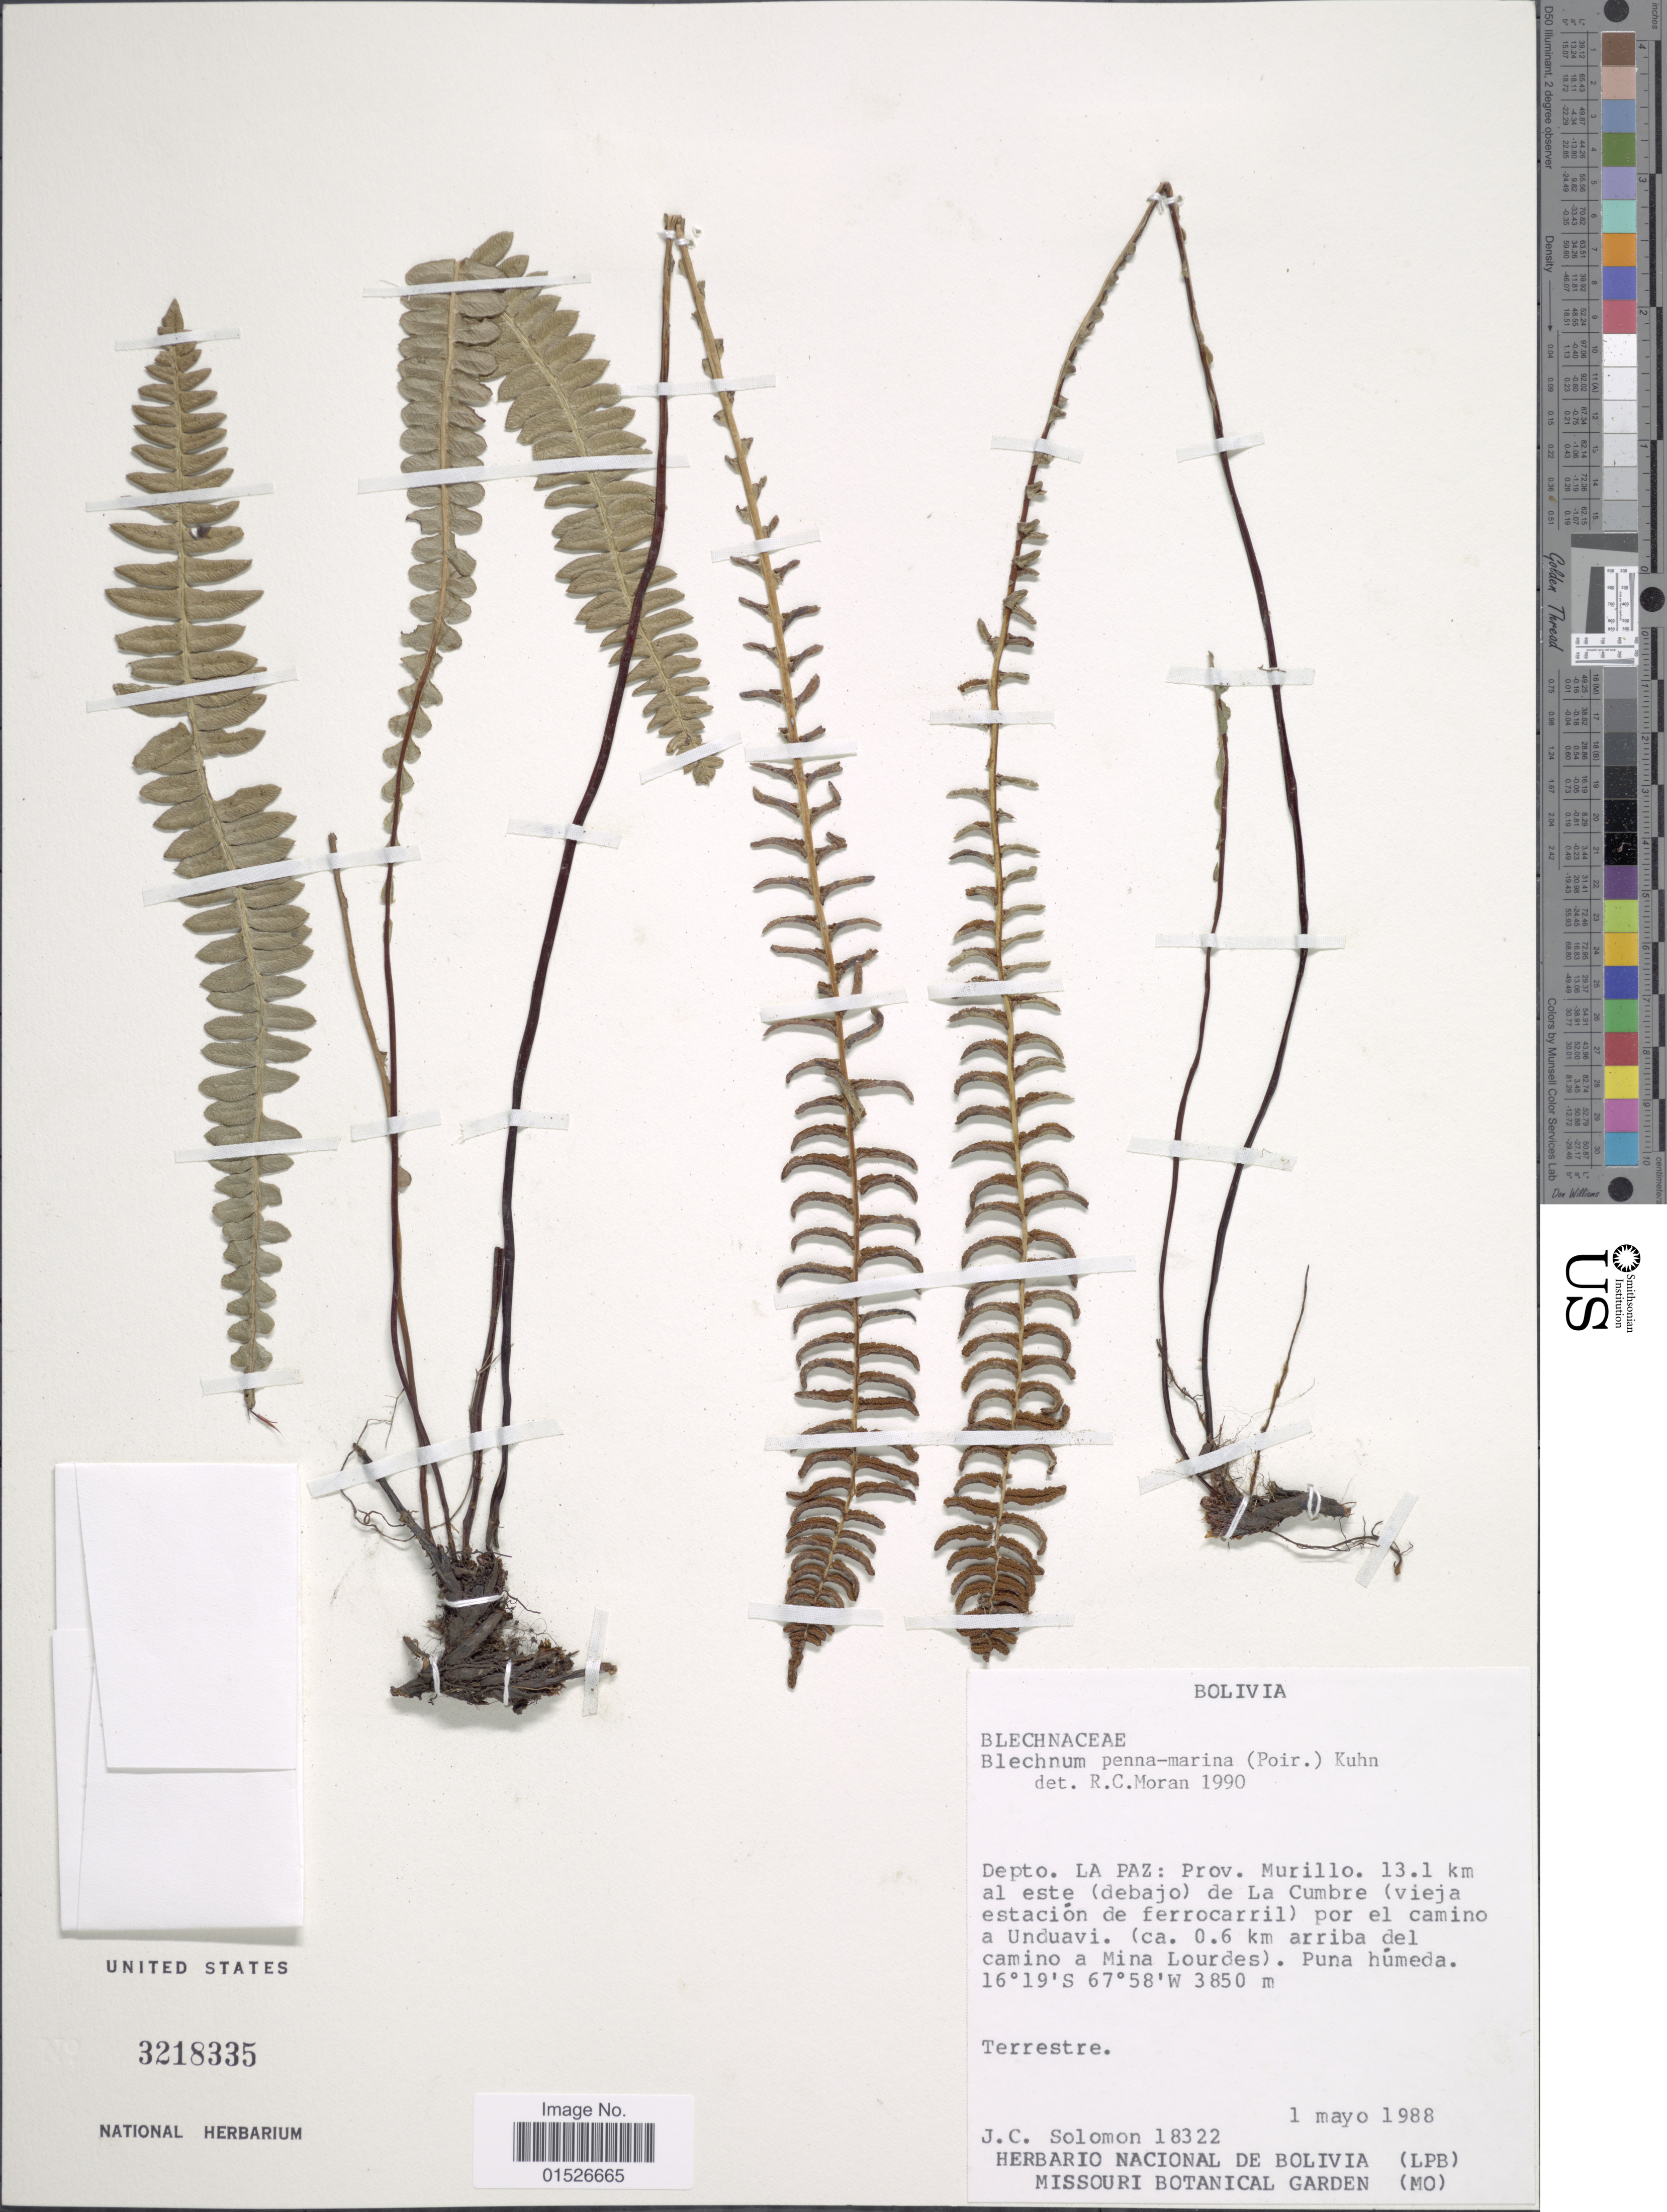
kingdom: Plantae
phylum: Tracheophyta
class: Polypodiopsida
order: Polypodiales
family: Blechnaceae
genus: Blechnum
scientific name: Blechnum penna-marina subsp. bolivianum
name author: Rosenst. ex Looser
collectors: J. C. Solomon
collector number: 18322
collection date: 1988-05-01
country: Bolivia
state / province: La Paz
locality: Depto. La Paz: Prov. Murillo. 13.1 km al este (debajo) de La Cumbre ( Vieja estacion de Ferrocarril) por el camino a Unduavi. ( ca. 0.6 km arriba del camino a Mina Lourdes). Puna humeda.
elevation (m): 3850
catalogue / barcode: US 3218335